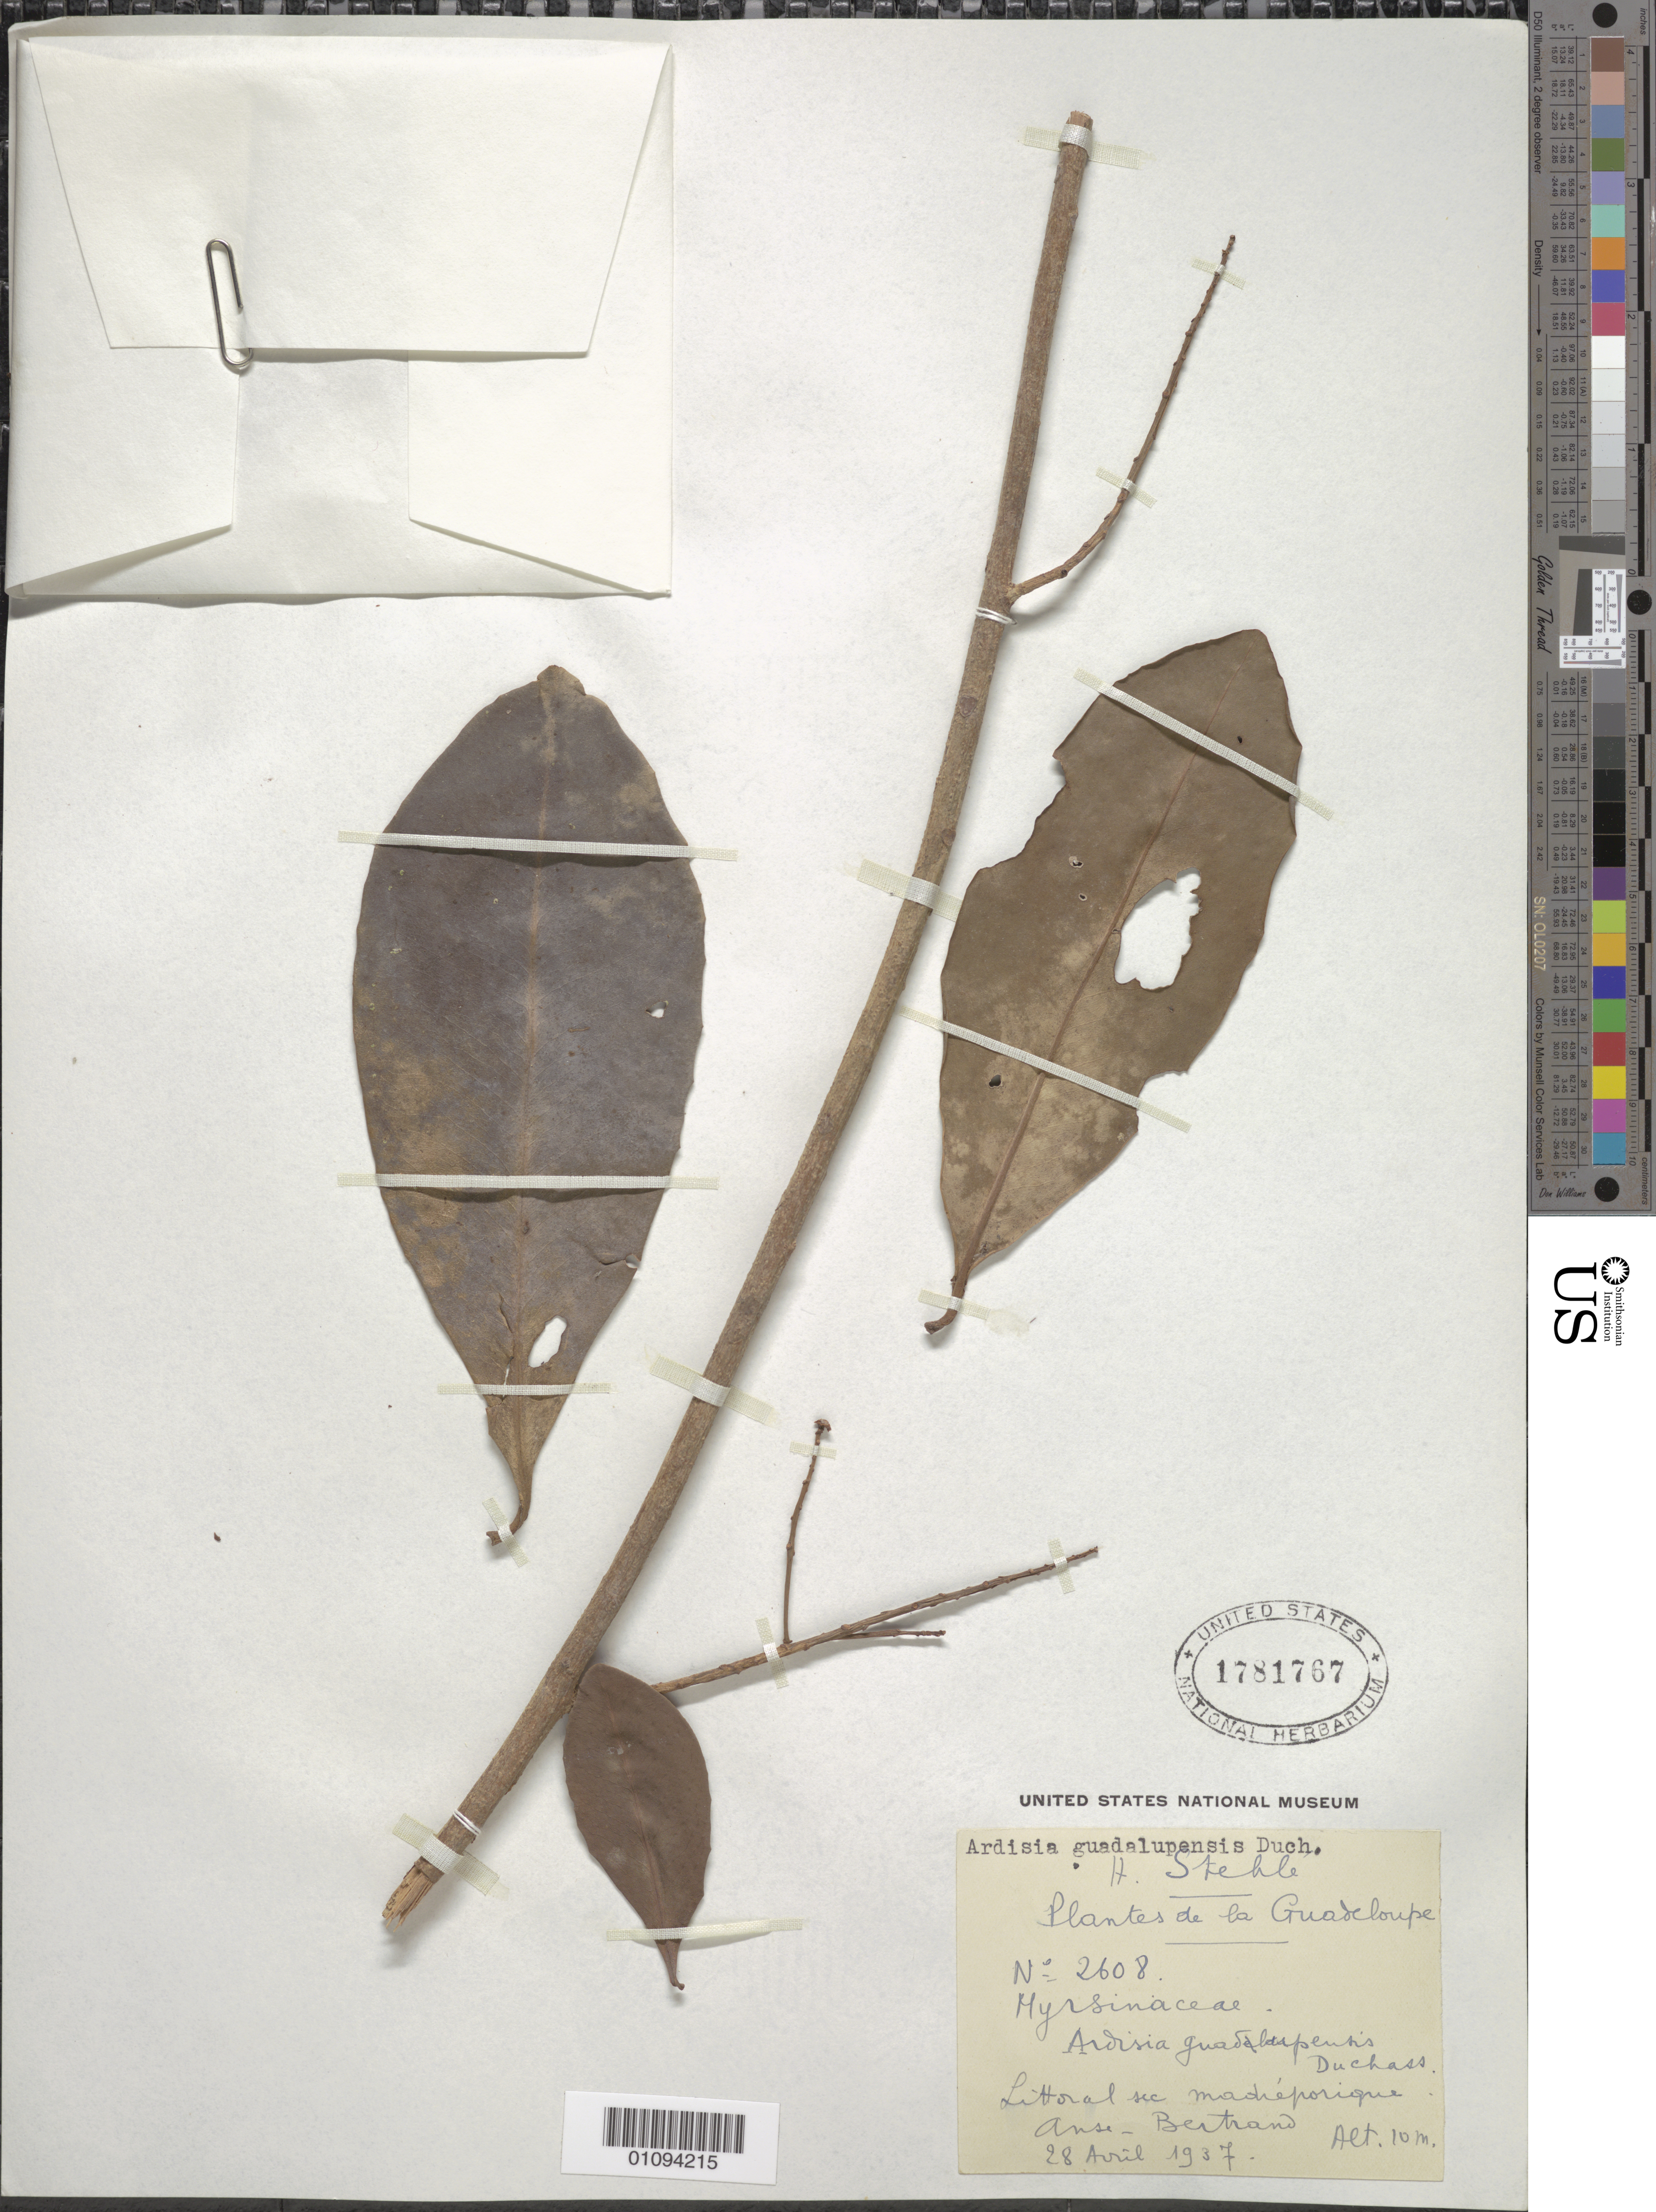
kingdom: Plantae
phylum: Tracheophyta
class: Magnoliopsida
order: Ericales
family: Primulaceae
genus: Ardisia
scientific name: Ardisia obovata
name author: Desv. ex Ham.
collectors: H. Stehlé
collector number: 2608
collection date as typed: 28 Apr 1937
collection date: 1937-04-28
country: Guadeloupe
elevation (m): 10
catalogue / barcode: US 1781767